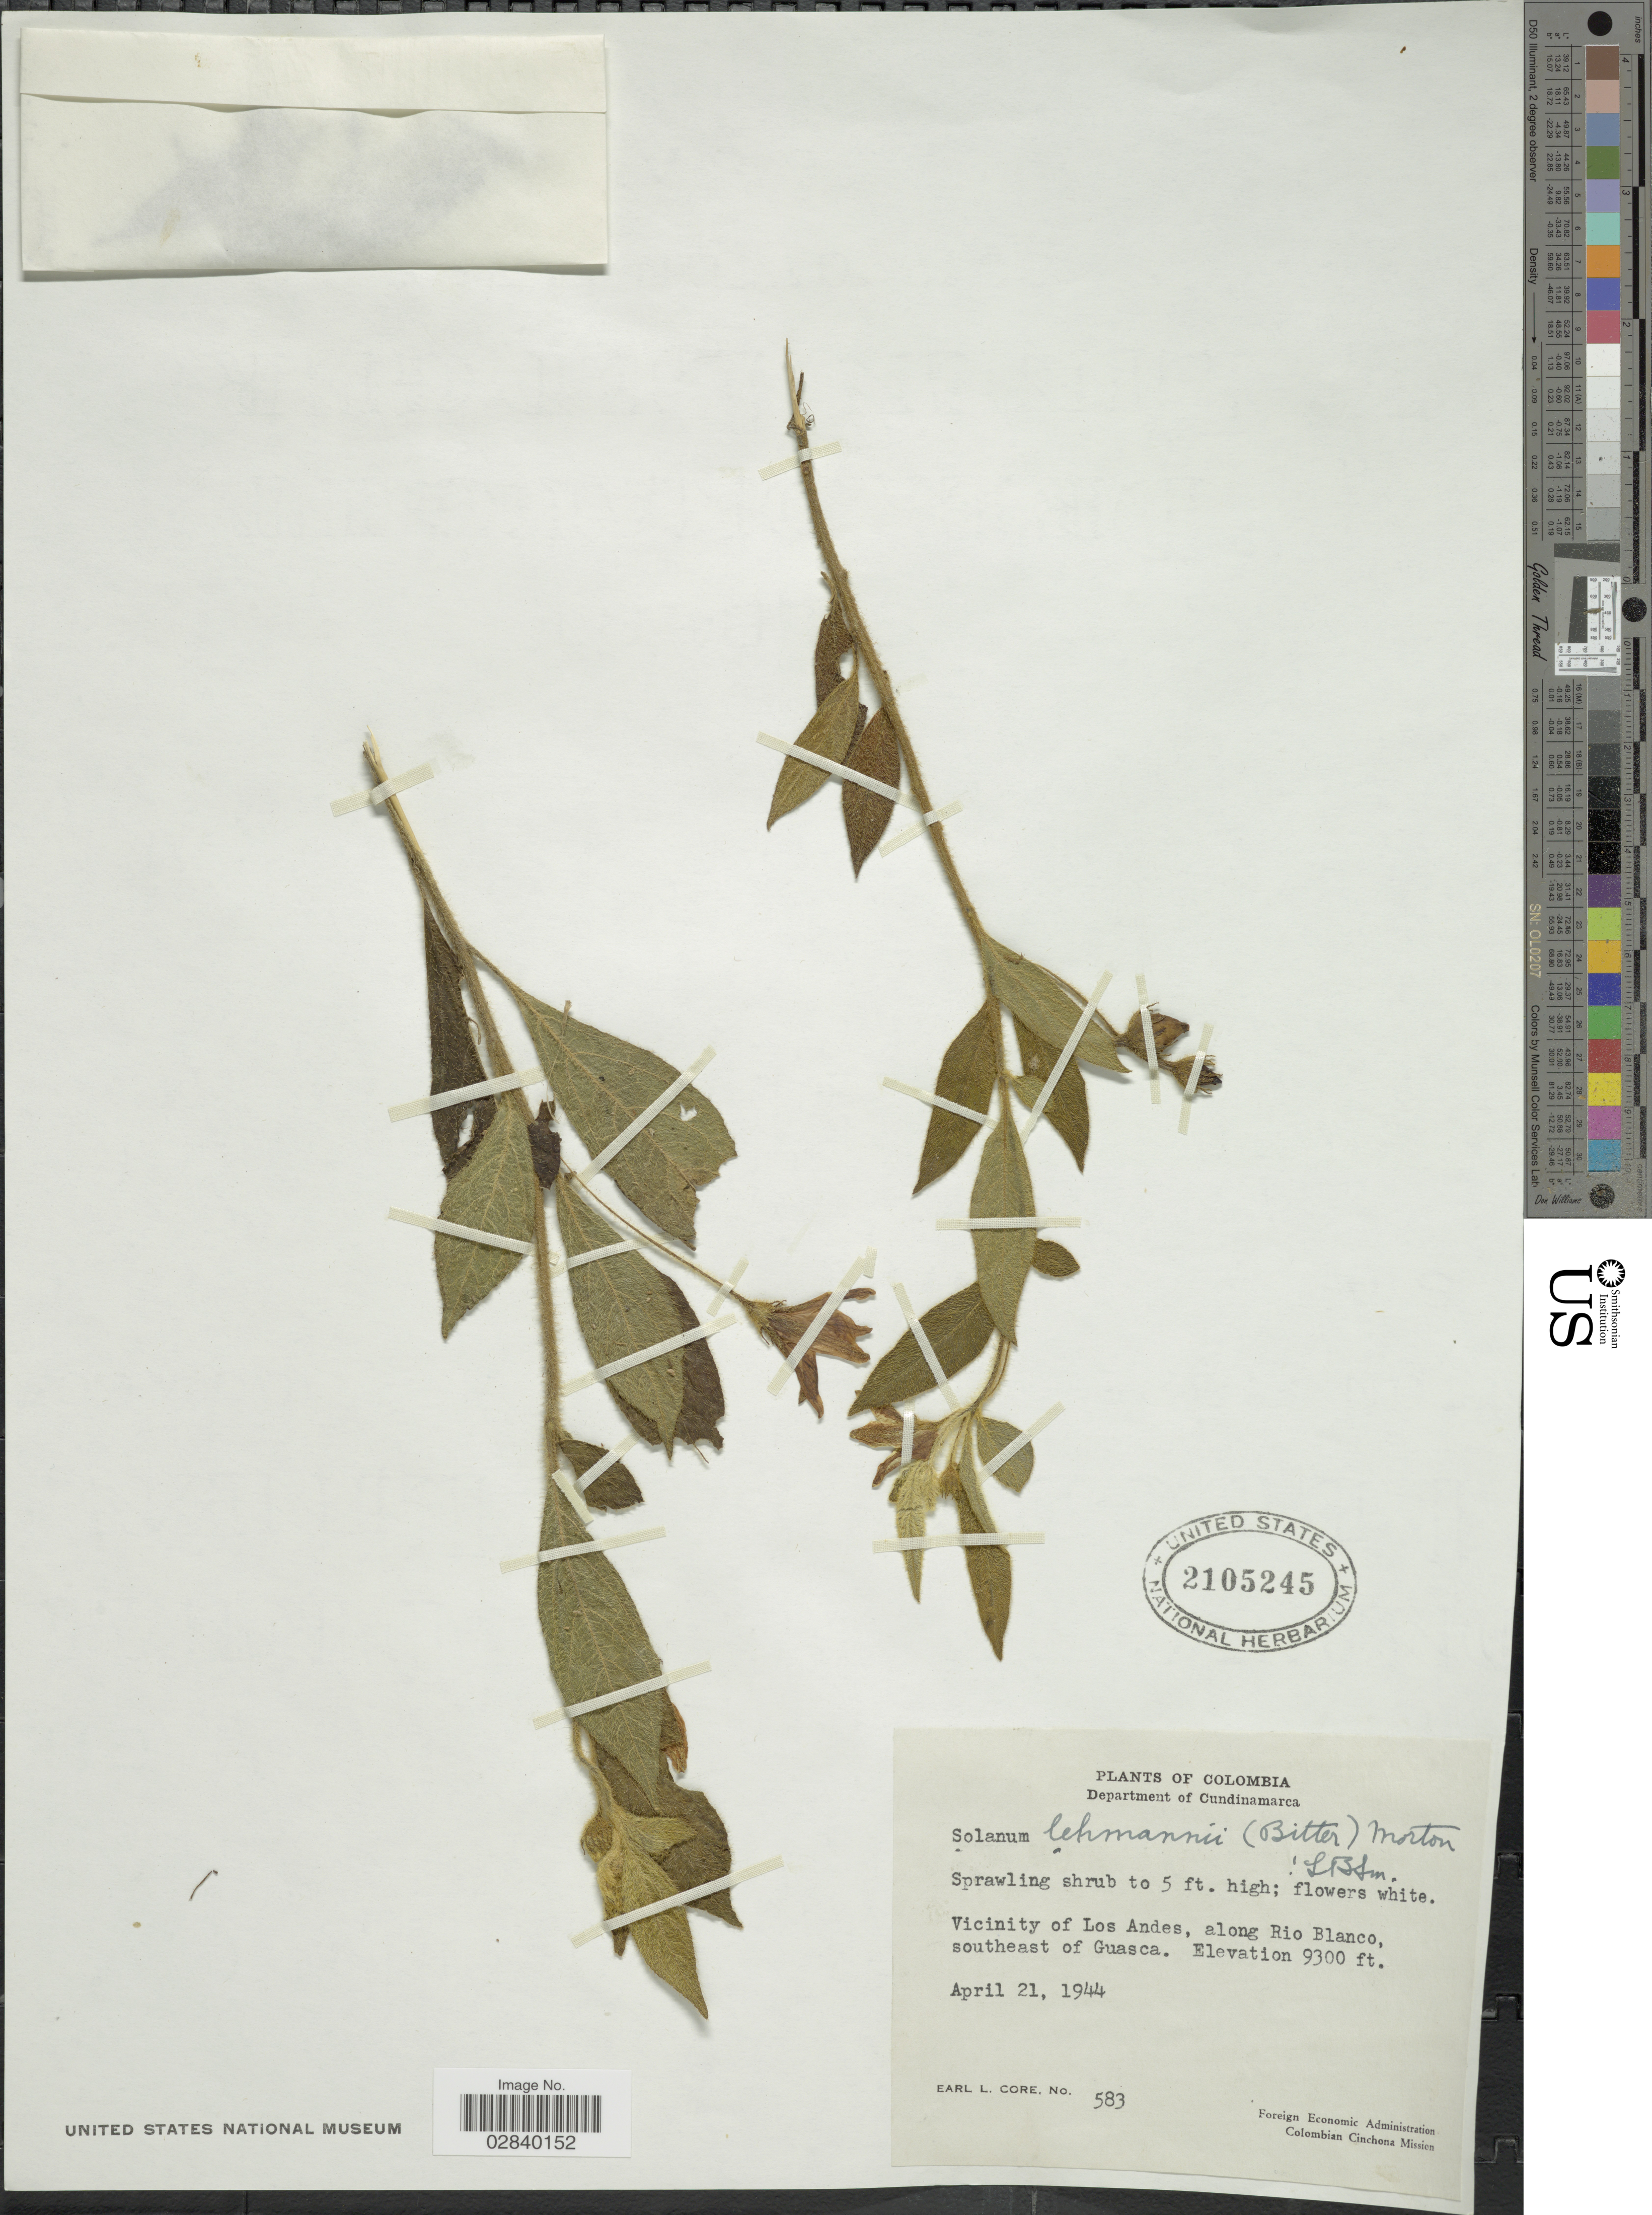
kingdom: Plantae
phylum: Tracheophyta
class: Magnoliopsida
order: Solanales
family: Solanaceae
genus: Lycianthes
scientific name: Lycianthes acutifolia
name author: (Ruiz & Pav.) Bitter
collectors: E. L. Core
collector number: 583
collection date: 1944-04-21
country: Colombia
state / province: Cundinamarca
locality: Department of Cundinamarca. Vicinity of Los Andes, along Rio Blanco, southeast of Guasca.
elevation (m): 2835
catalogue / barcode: US 2105245